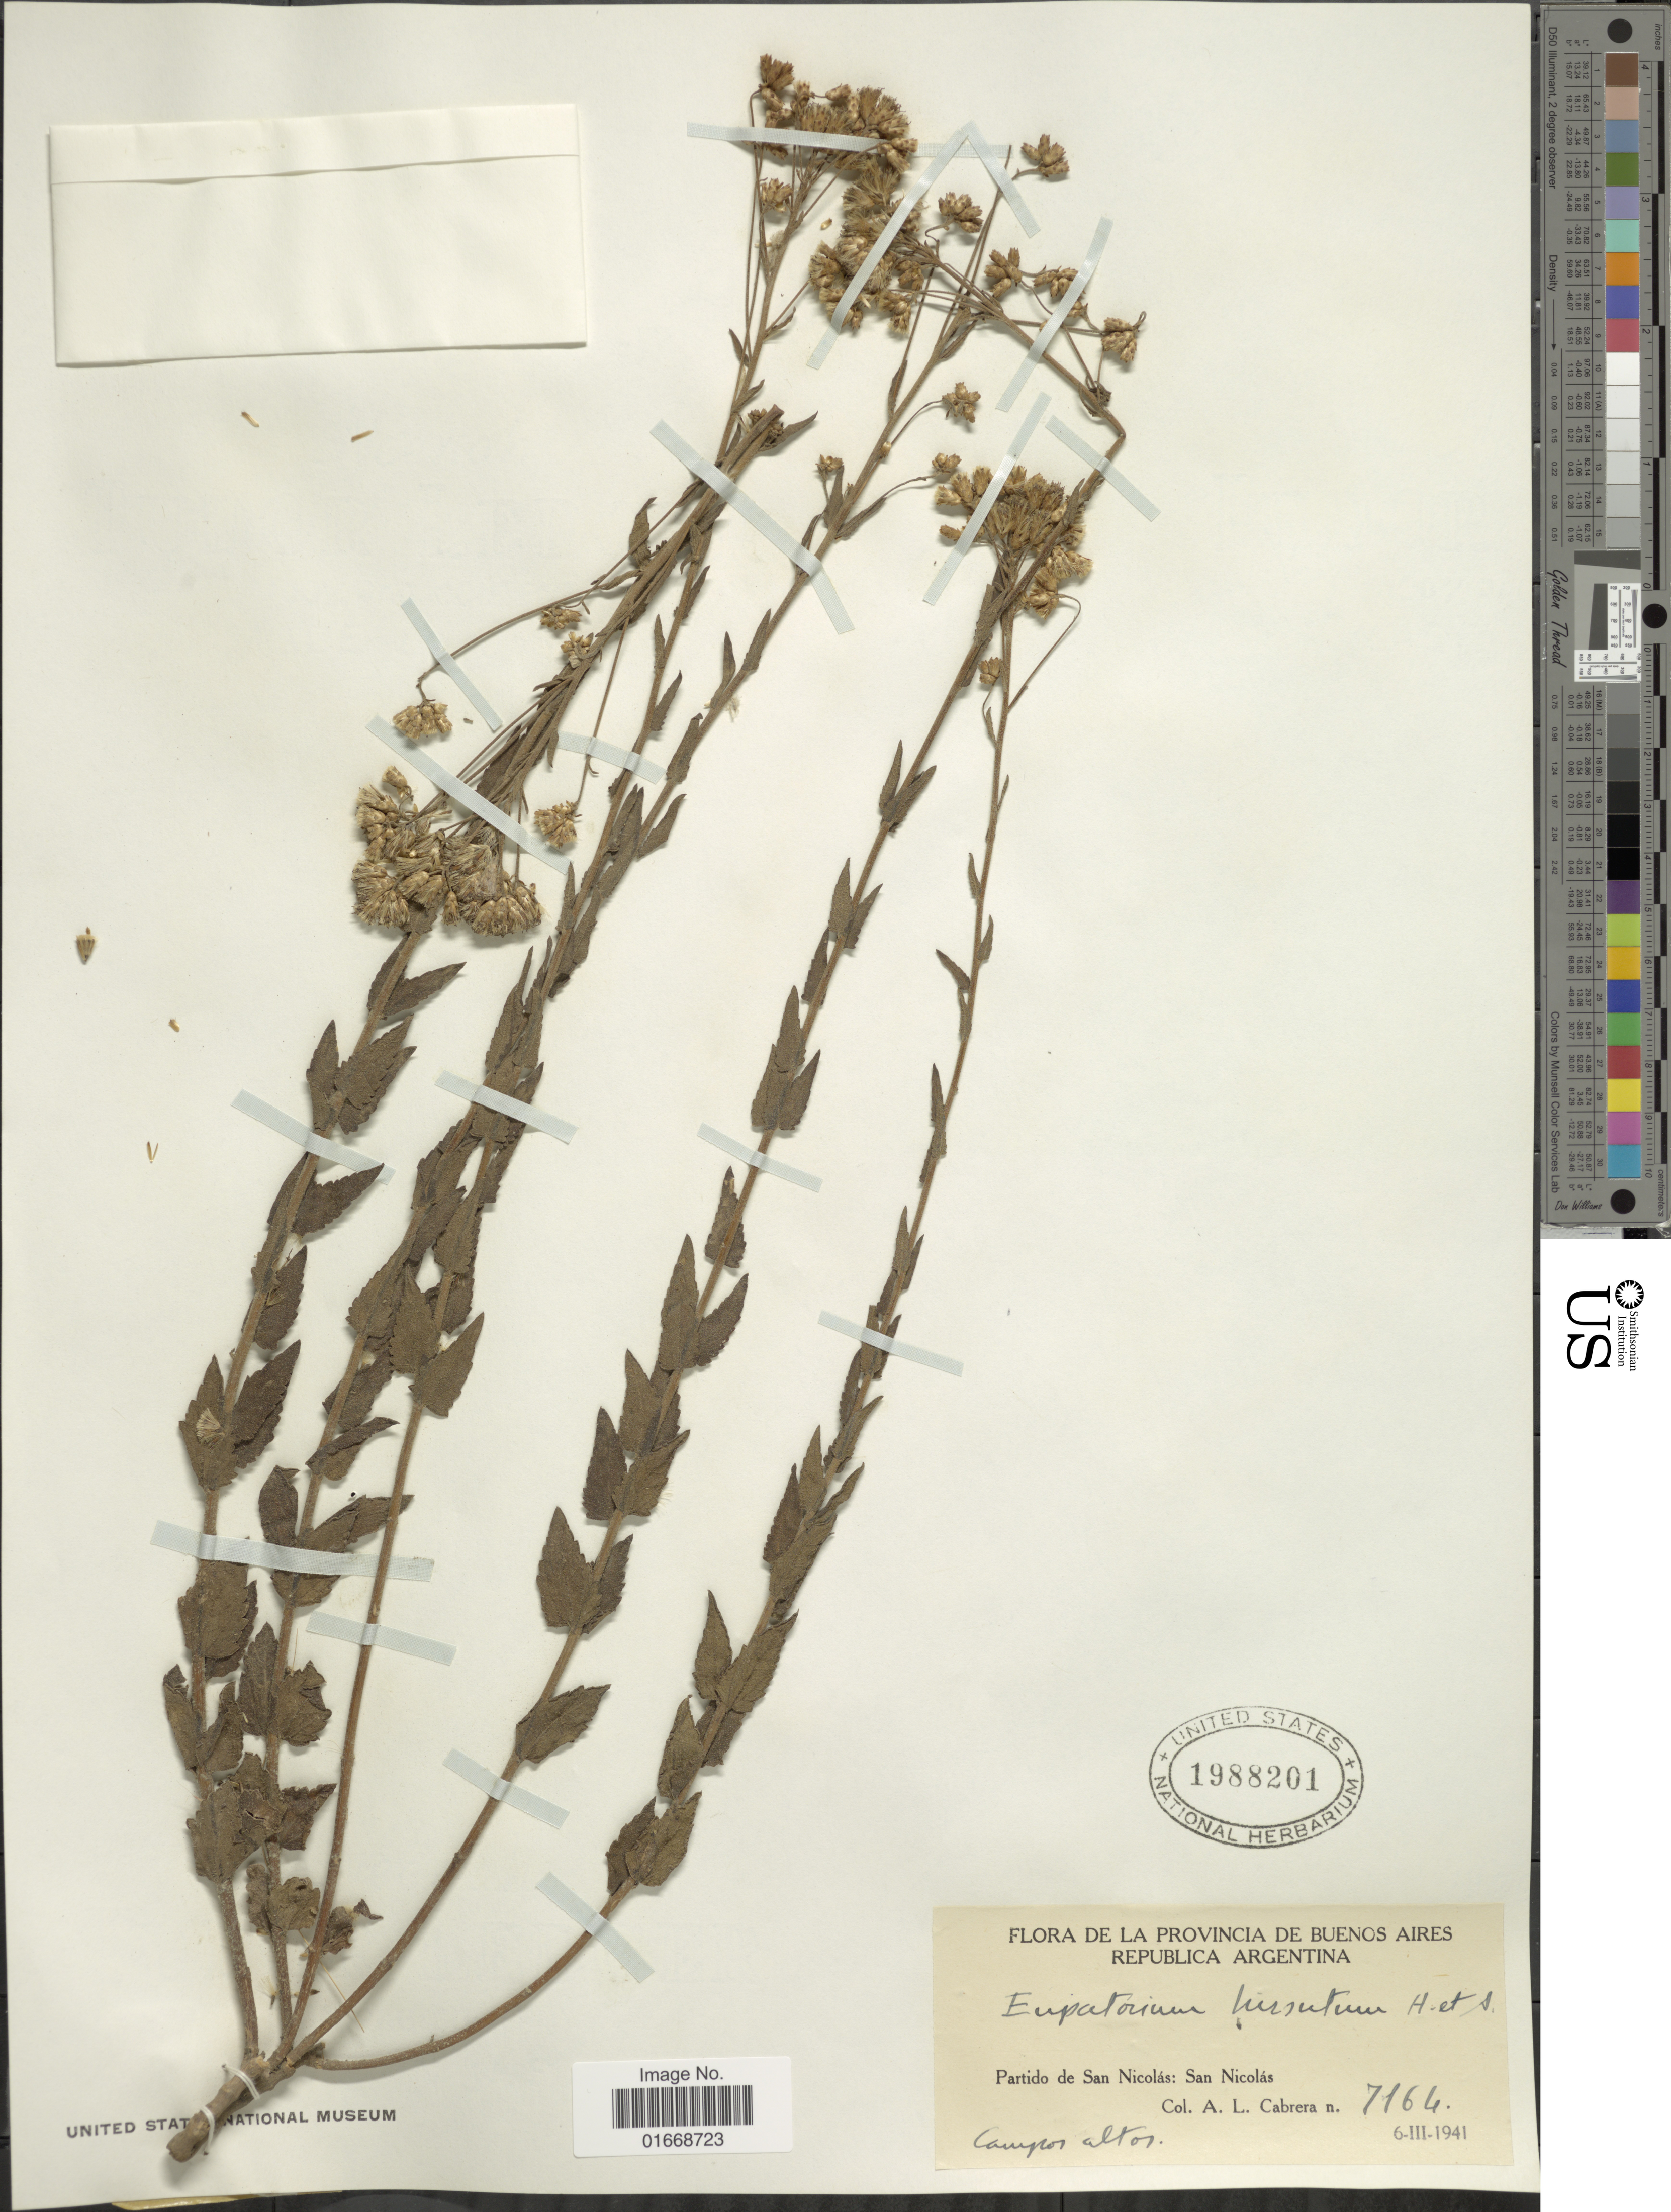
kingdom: Plantae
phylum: Tracheophyta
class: Magnoliopsida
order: Asterales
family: Asteraceae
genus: Chromolaena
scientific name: Chromolaena hirsuta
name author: (Hook. & Arn.) R.M. King & H. Rob.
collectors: A. L. Cabrera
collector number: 7164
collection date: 1941-03-06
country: Argentina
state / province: Buenos Aires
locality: De La Provincia De Buenos Aires, Partido de San Nicolas: san Nicolas, Campos altos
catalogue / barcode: US 1988201